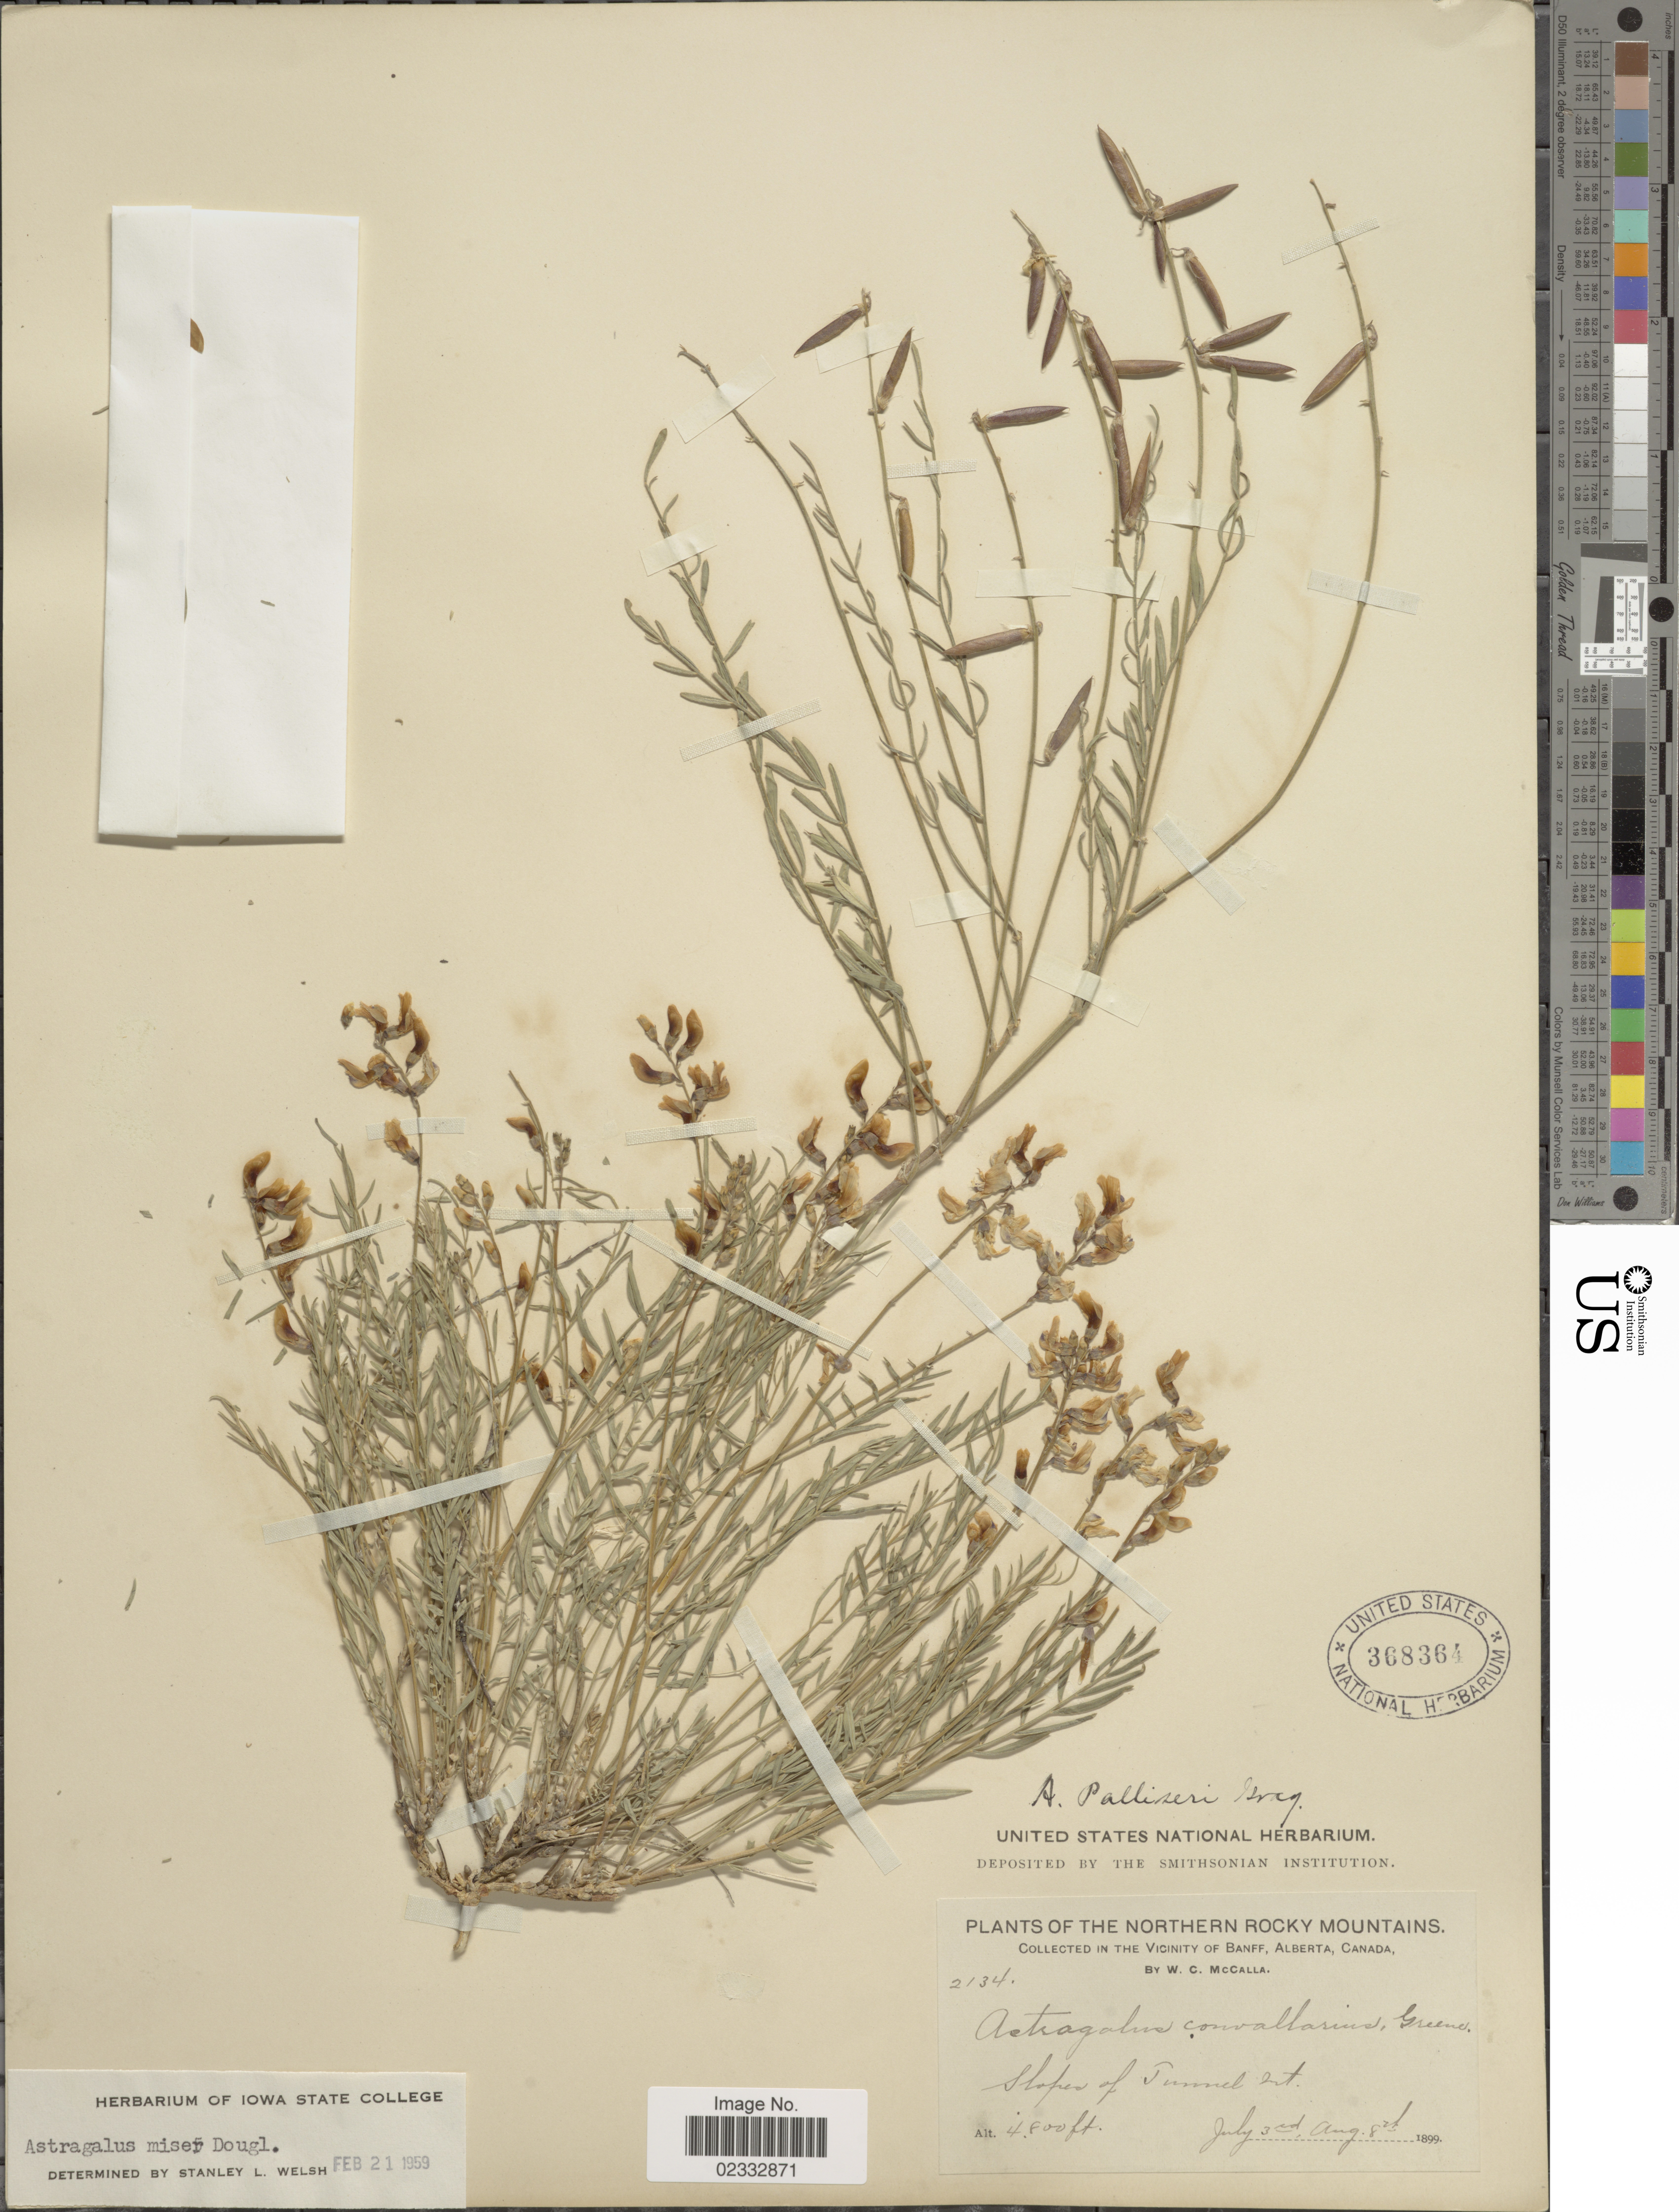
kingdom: Plantae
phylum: Tracheophyta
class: Magnoliopsida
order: Fabales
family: Fabaceae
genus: Astragalus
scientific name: Astragalus miser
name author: Douglas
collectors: W. McCalla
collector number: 2134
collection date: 1899-07-03/1899-08-08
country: Canada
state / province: Alberta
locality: The vicinity of Banff, Slopes of Tunnel Mt.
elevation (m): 1372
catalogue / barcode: US 368364